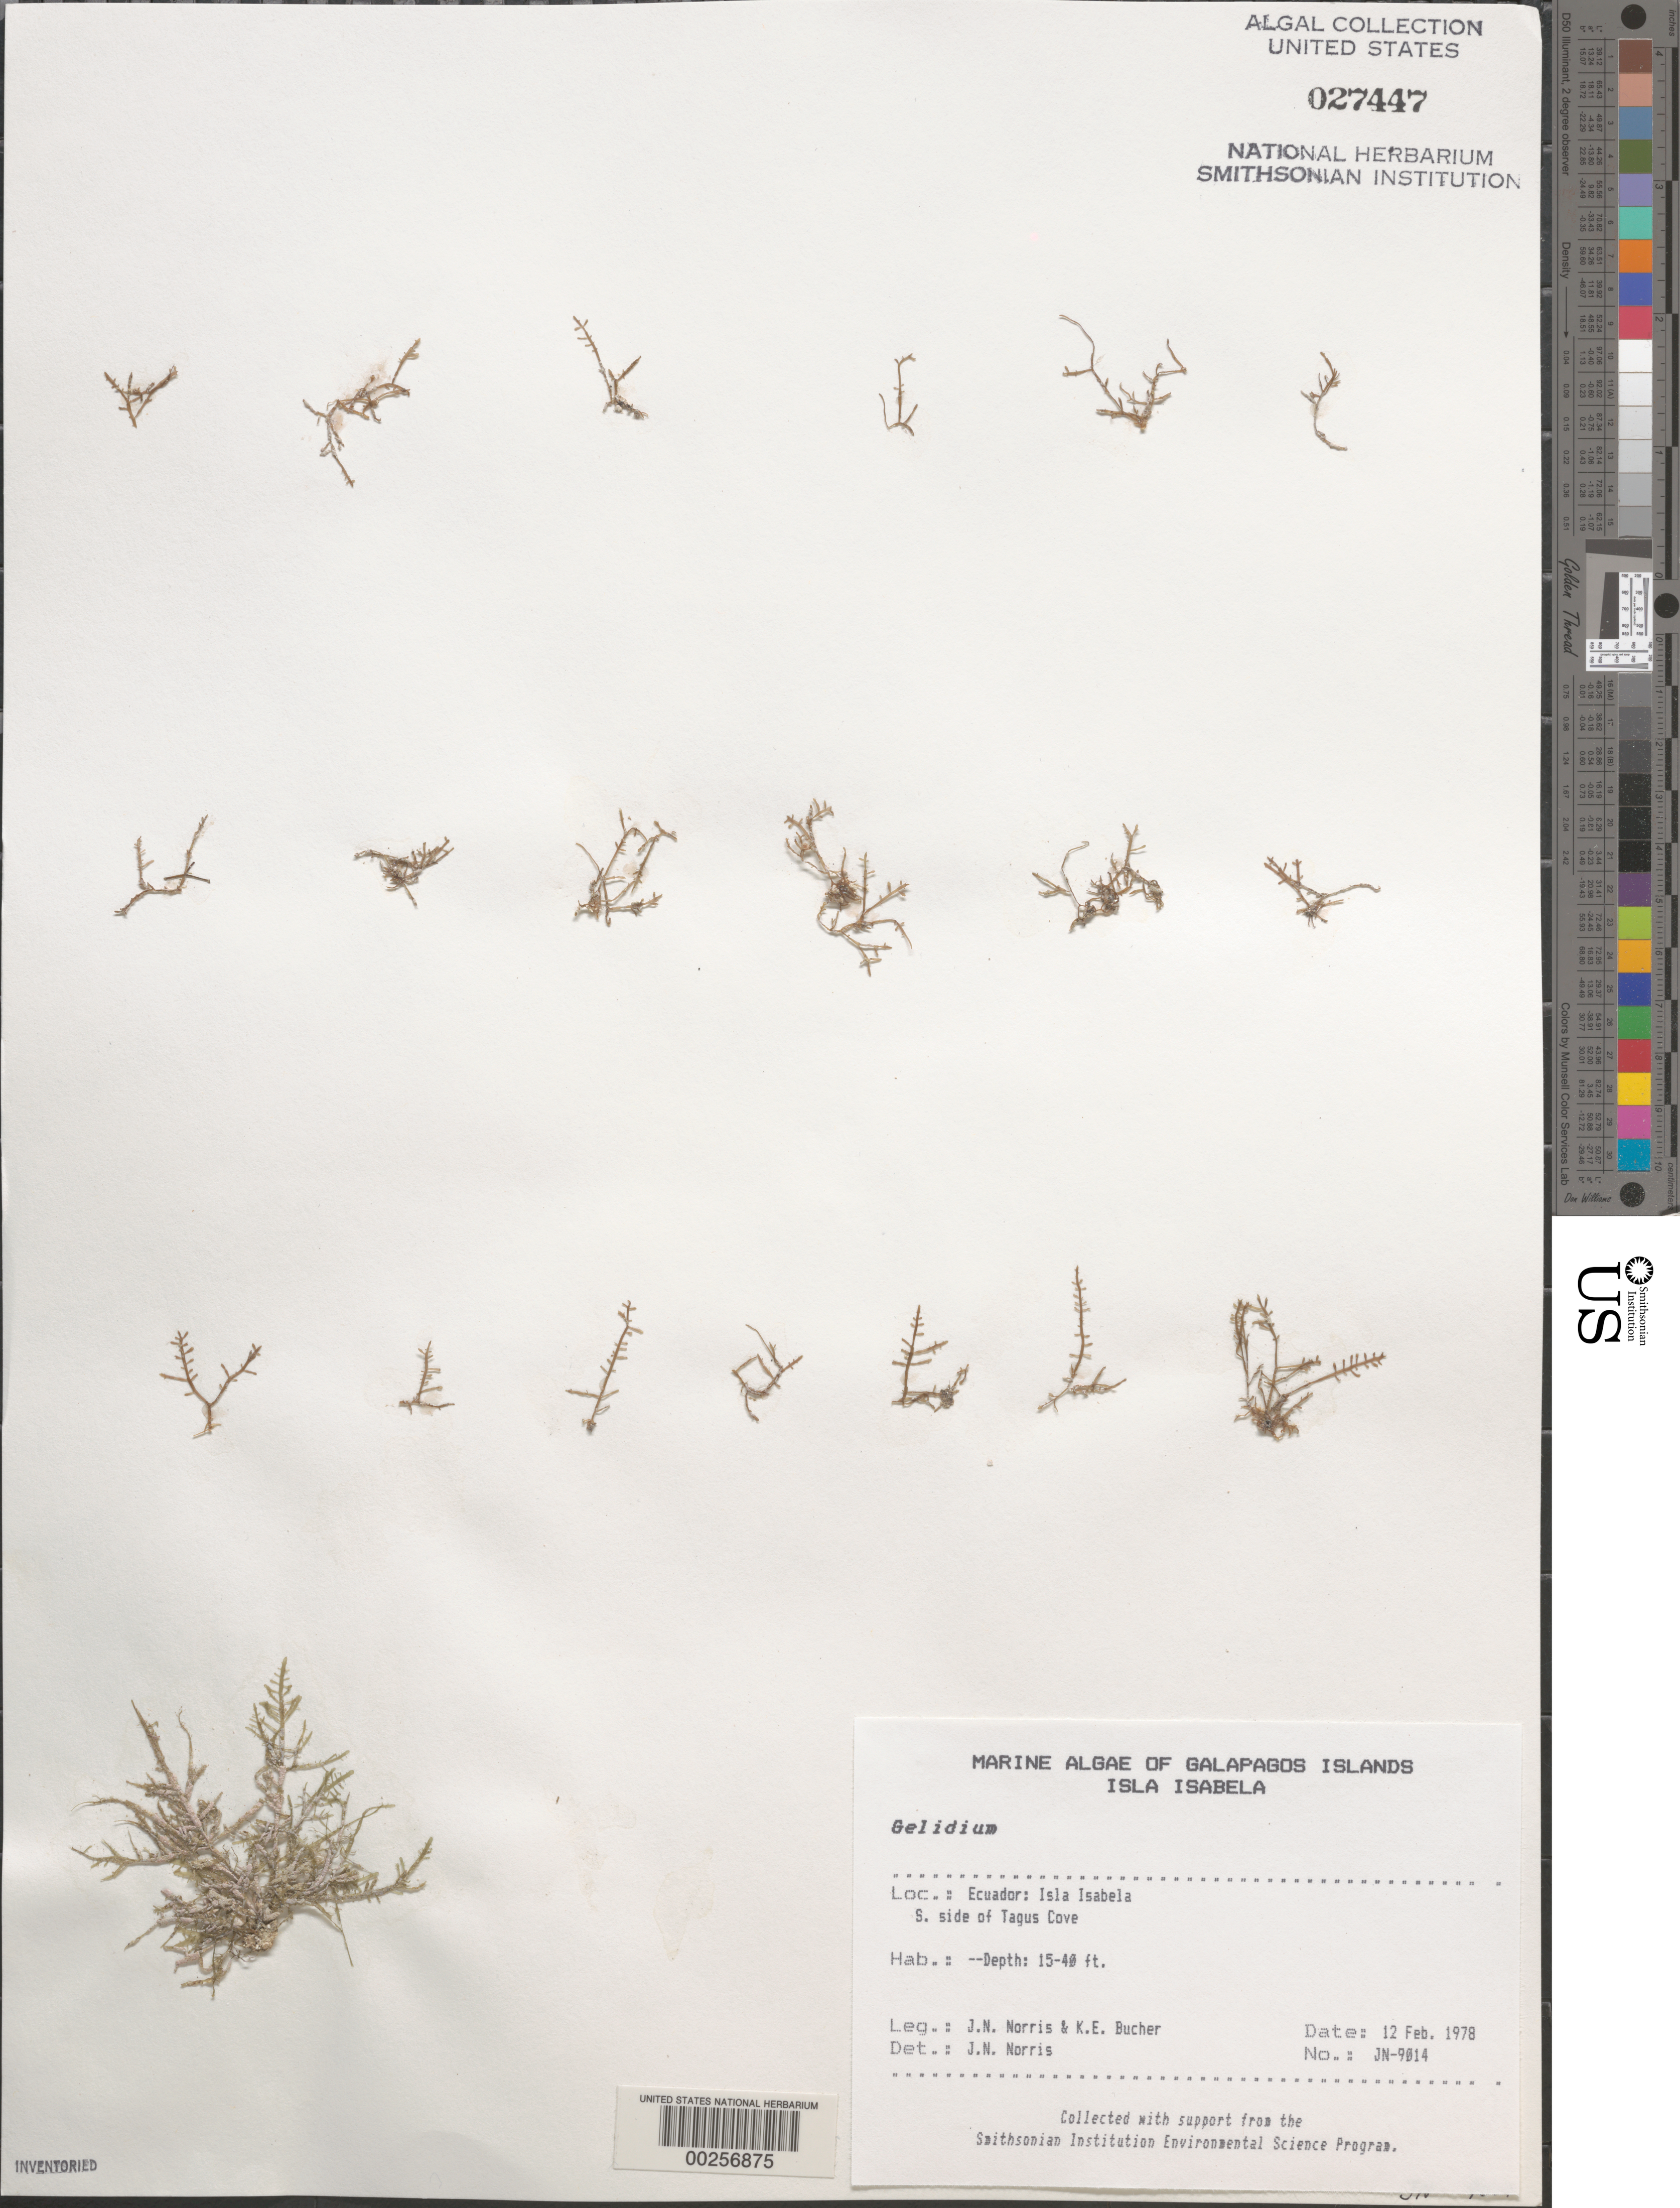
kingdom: Plantae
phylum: Rhodophyta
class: Florideophyceae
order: Gelidiales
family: Gelidiaceae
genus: Gelidium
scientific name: Gelidium sp.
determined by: Norris, James N.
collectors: J. N. Norris & K. E. Bucher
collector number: JN-9014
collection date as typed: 12 Feb 1978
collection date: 1978-02-12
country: Ecuador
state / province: Colón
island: Isabela [Albemarle]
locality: Tagus Cove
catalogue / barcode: US 27447